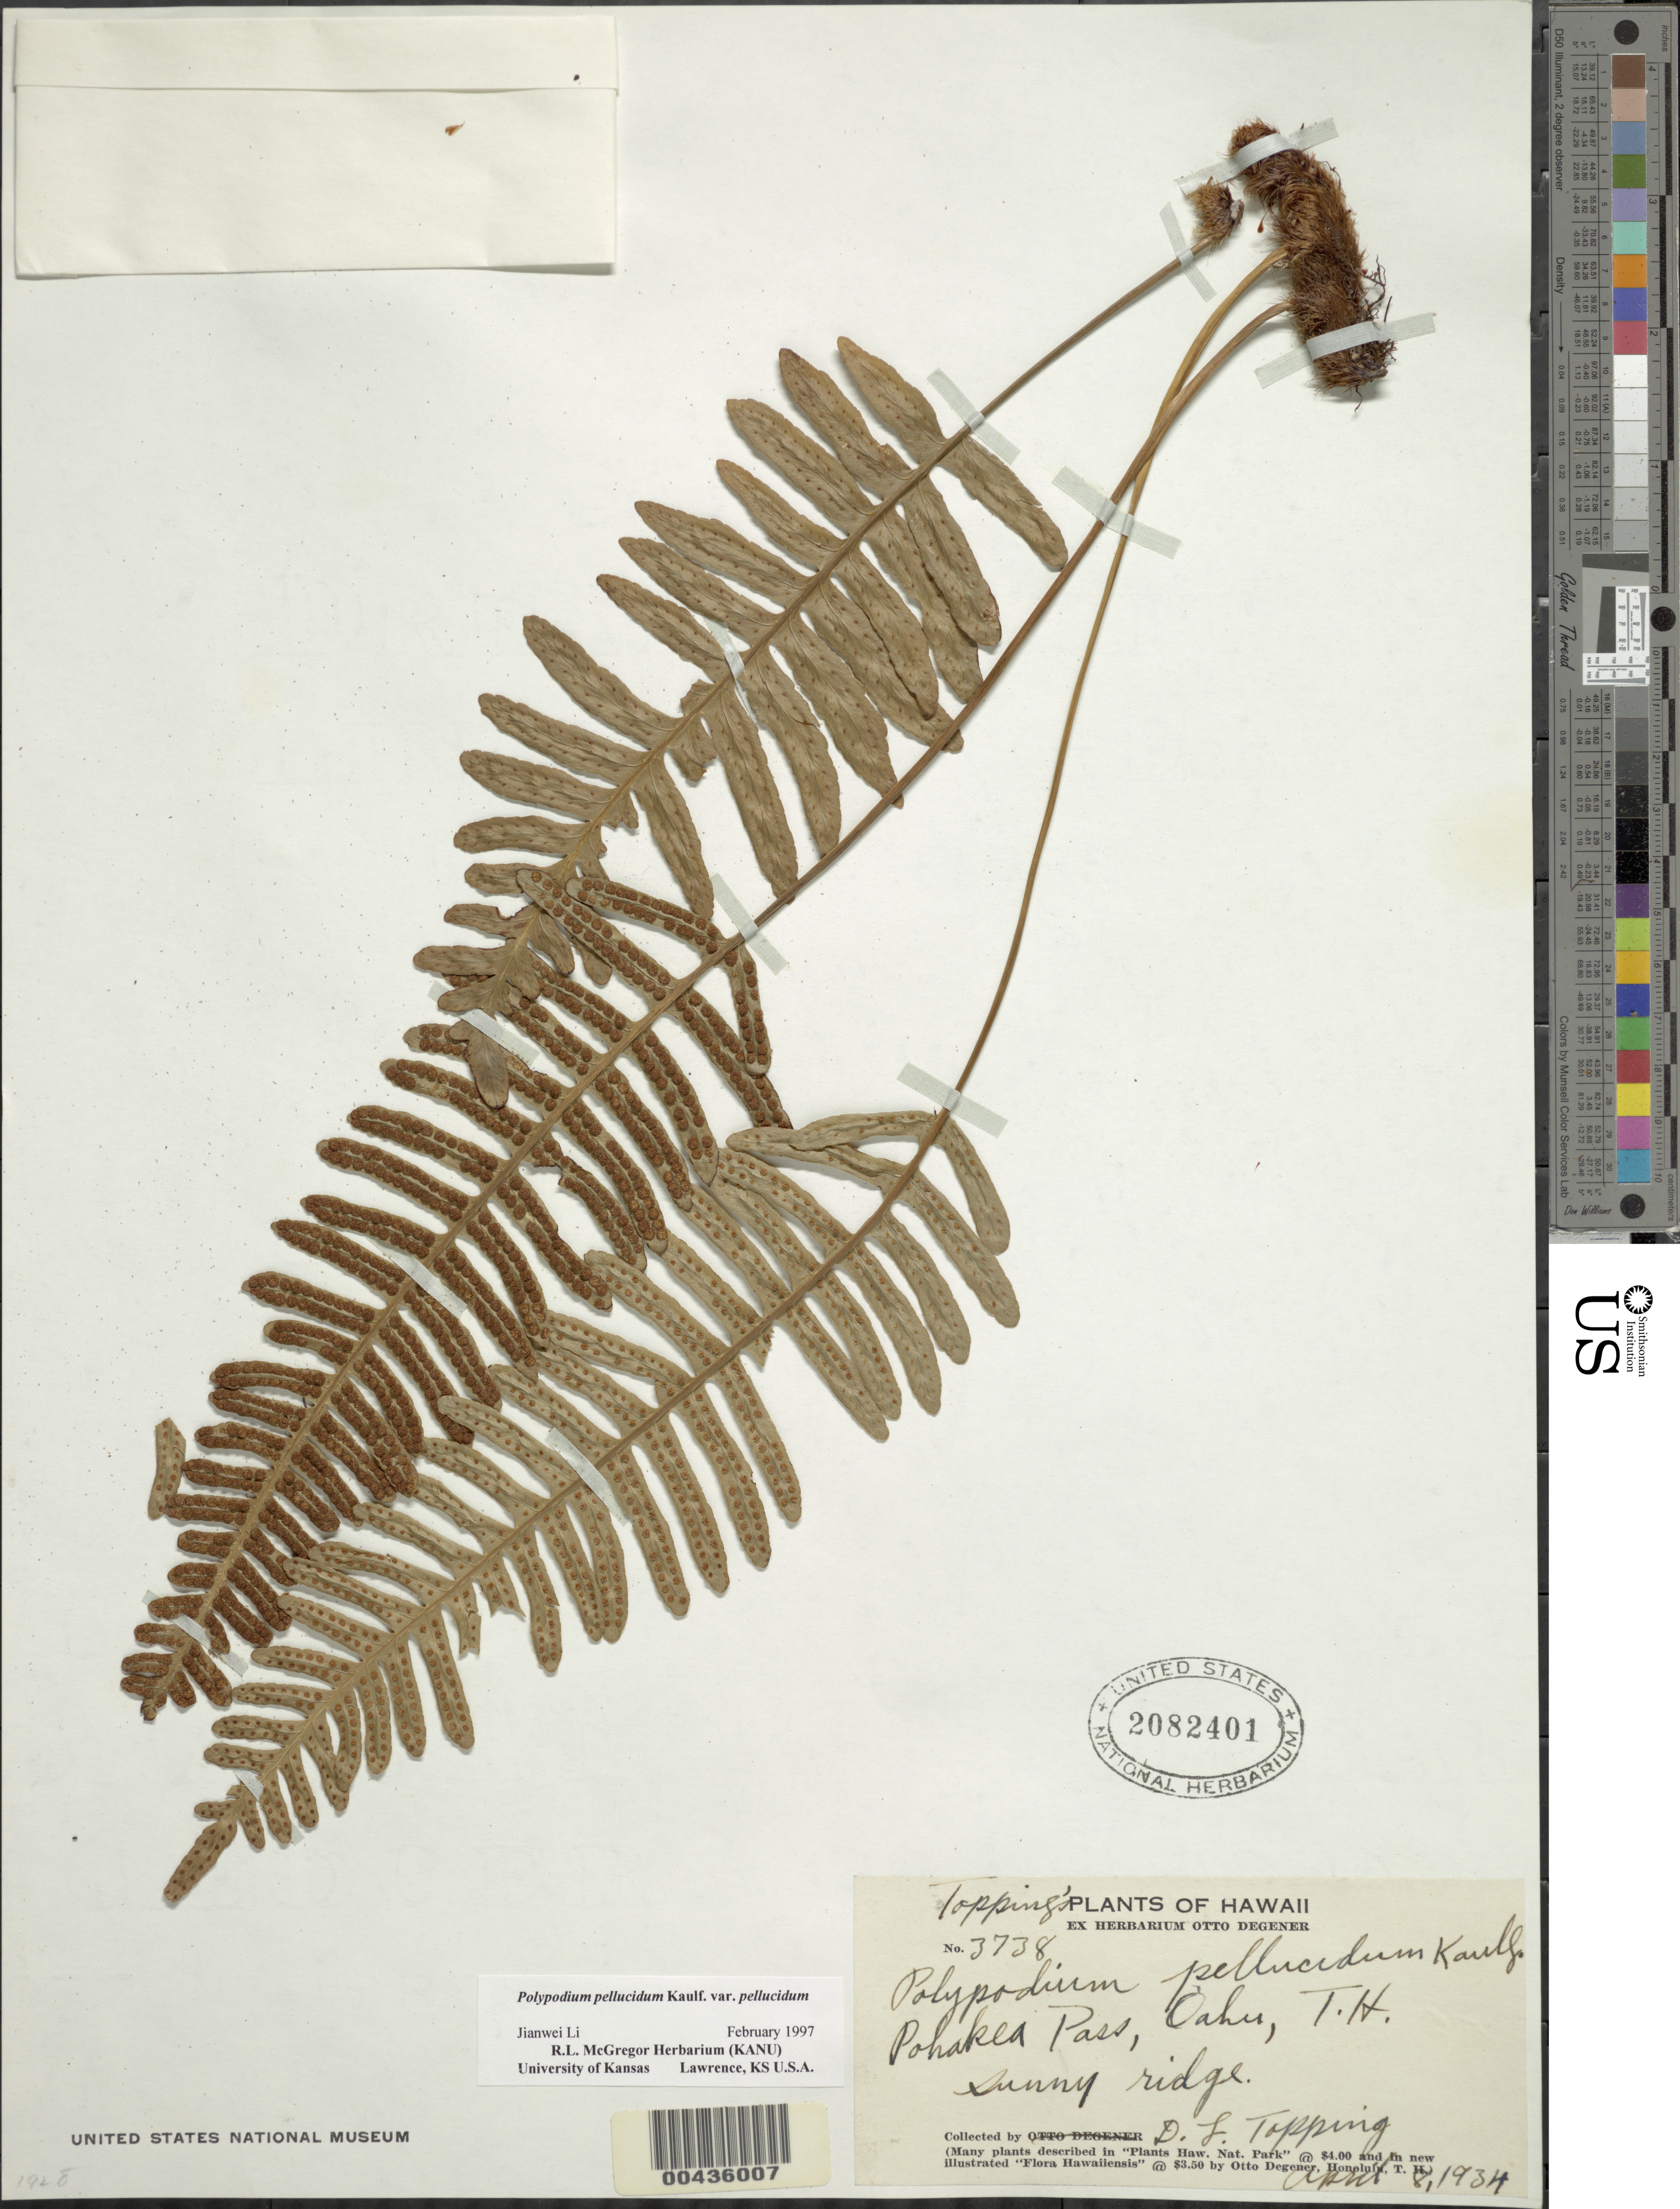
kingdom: Plantae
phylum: Tracheophyta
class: Polypodiopsida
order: Polypodiales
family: Polypodiaceae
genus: Polypodium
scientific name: Polypodium pellucidum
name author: Kaulf.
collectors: D. L. Topping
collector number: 3738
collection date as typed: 8 Apr 1934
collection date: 1934-04-08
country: United States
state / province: Hawaii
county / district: Honolulu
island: Oahu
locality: Pohakea Pass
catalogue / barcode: US 2082401